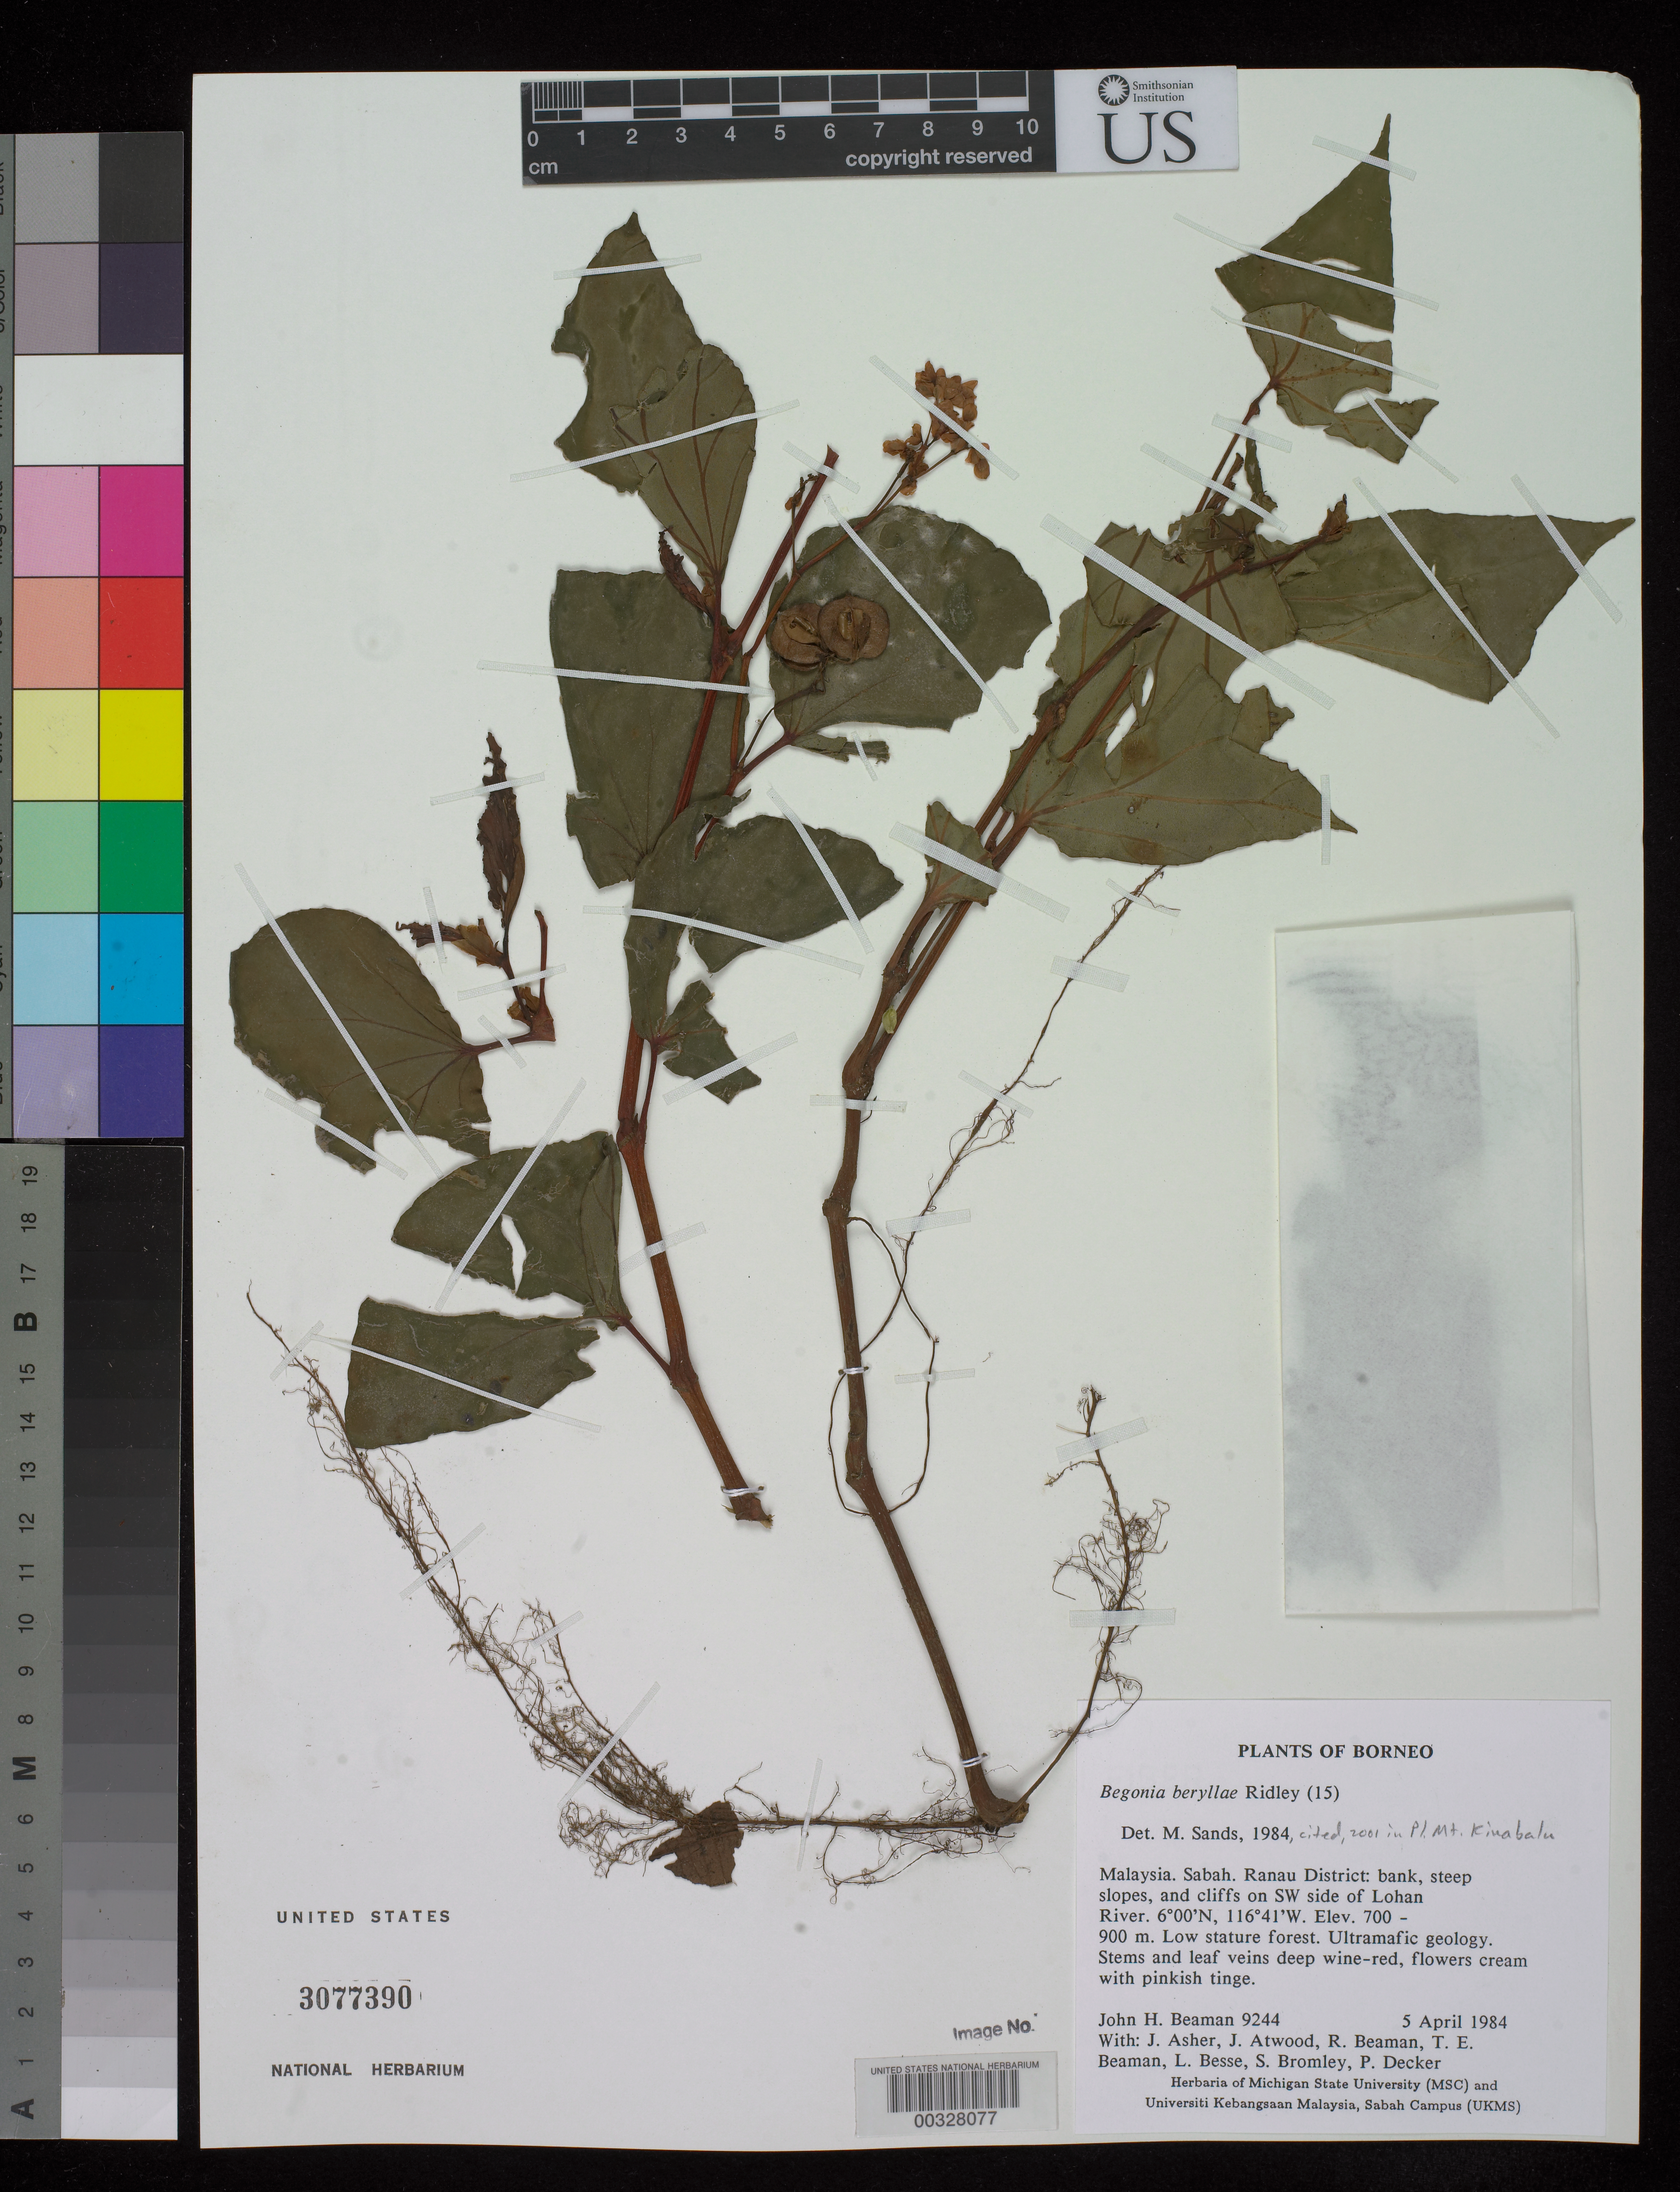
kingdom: Plantae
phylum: Tracheophyta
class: Magnoliopsida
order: Cucurbitales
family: Begoniaceae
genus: Begonia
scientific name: Begonia beryllae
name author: Ridl.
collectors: J. H. Beaman, J. Asher, J. Atwood, R. S. Beaman, T. E. Beaman, S. Bromley, Libby Besse, P. Decker & P. Decker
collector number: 9244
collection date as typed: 05 Apr 1984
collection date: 1984-04-05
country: Malaysia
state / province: Sabah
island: Borneo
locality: Ranau district, slopes & cliffs on sw side of lohan river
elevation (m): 700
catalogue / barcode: US 3077390